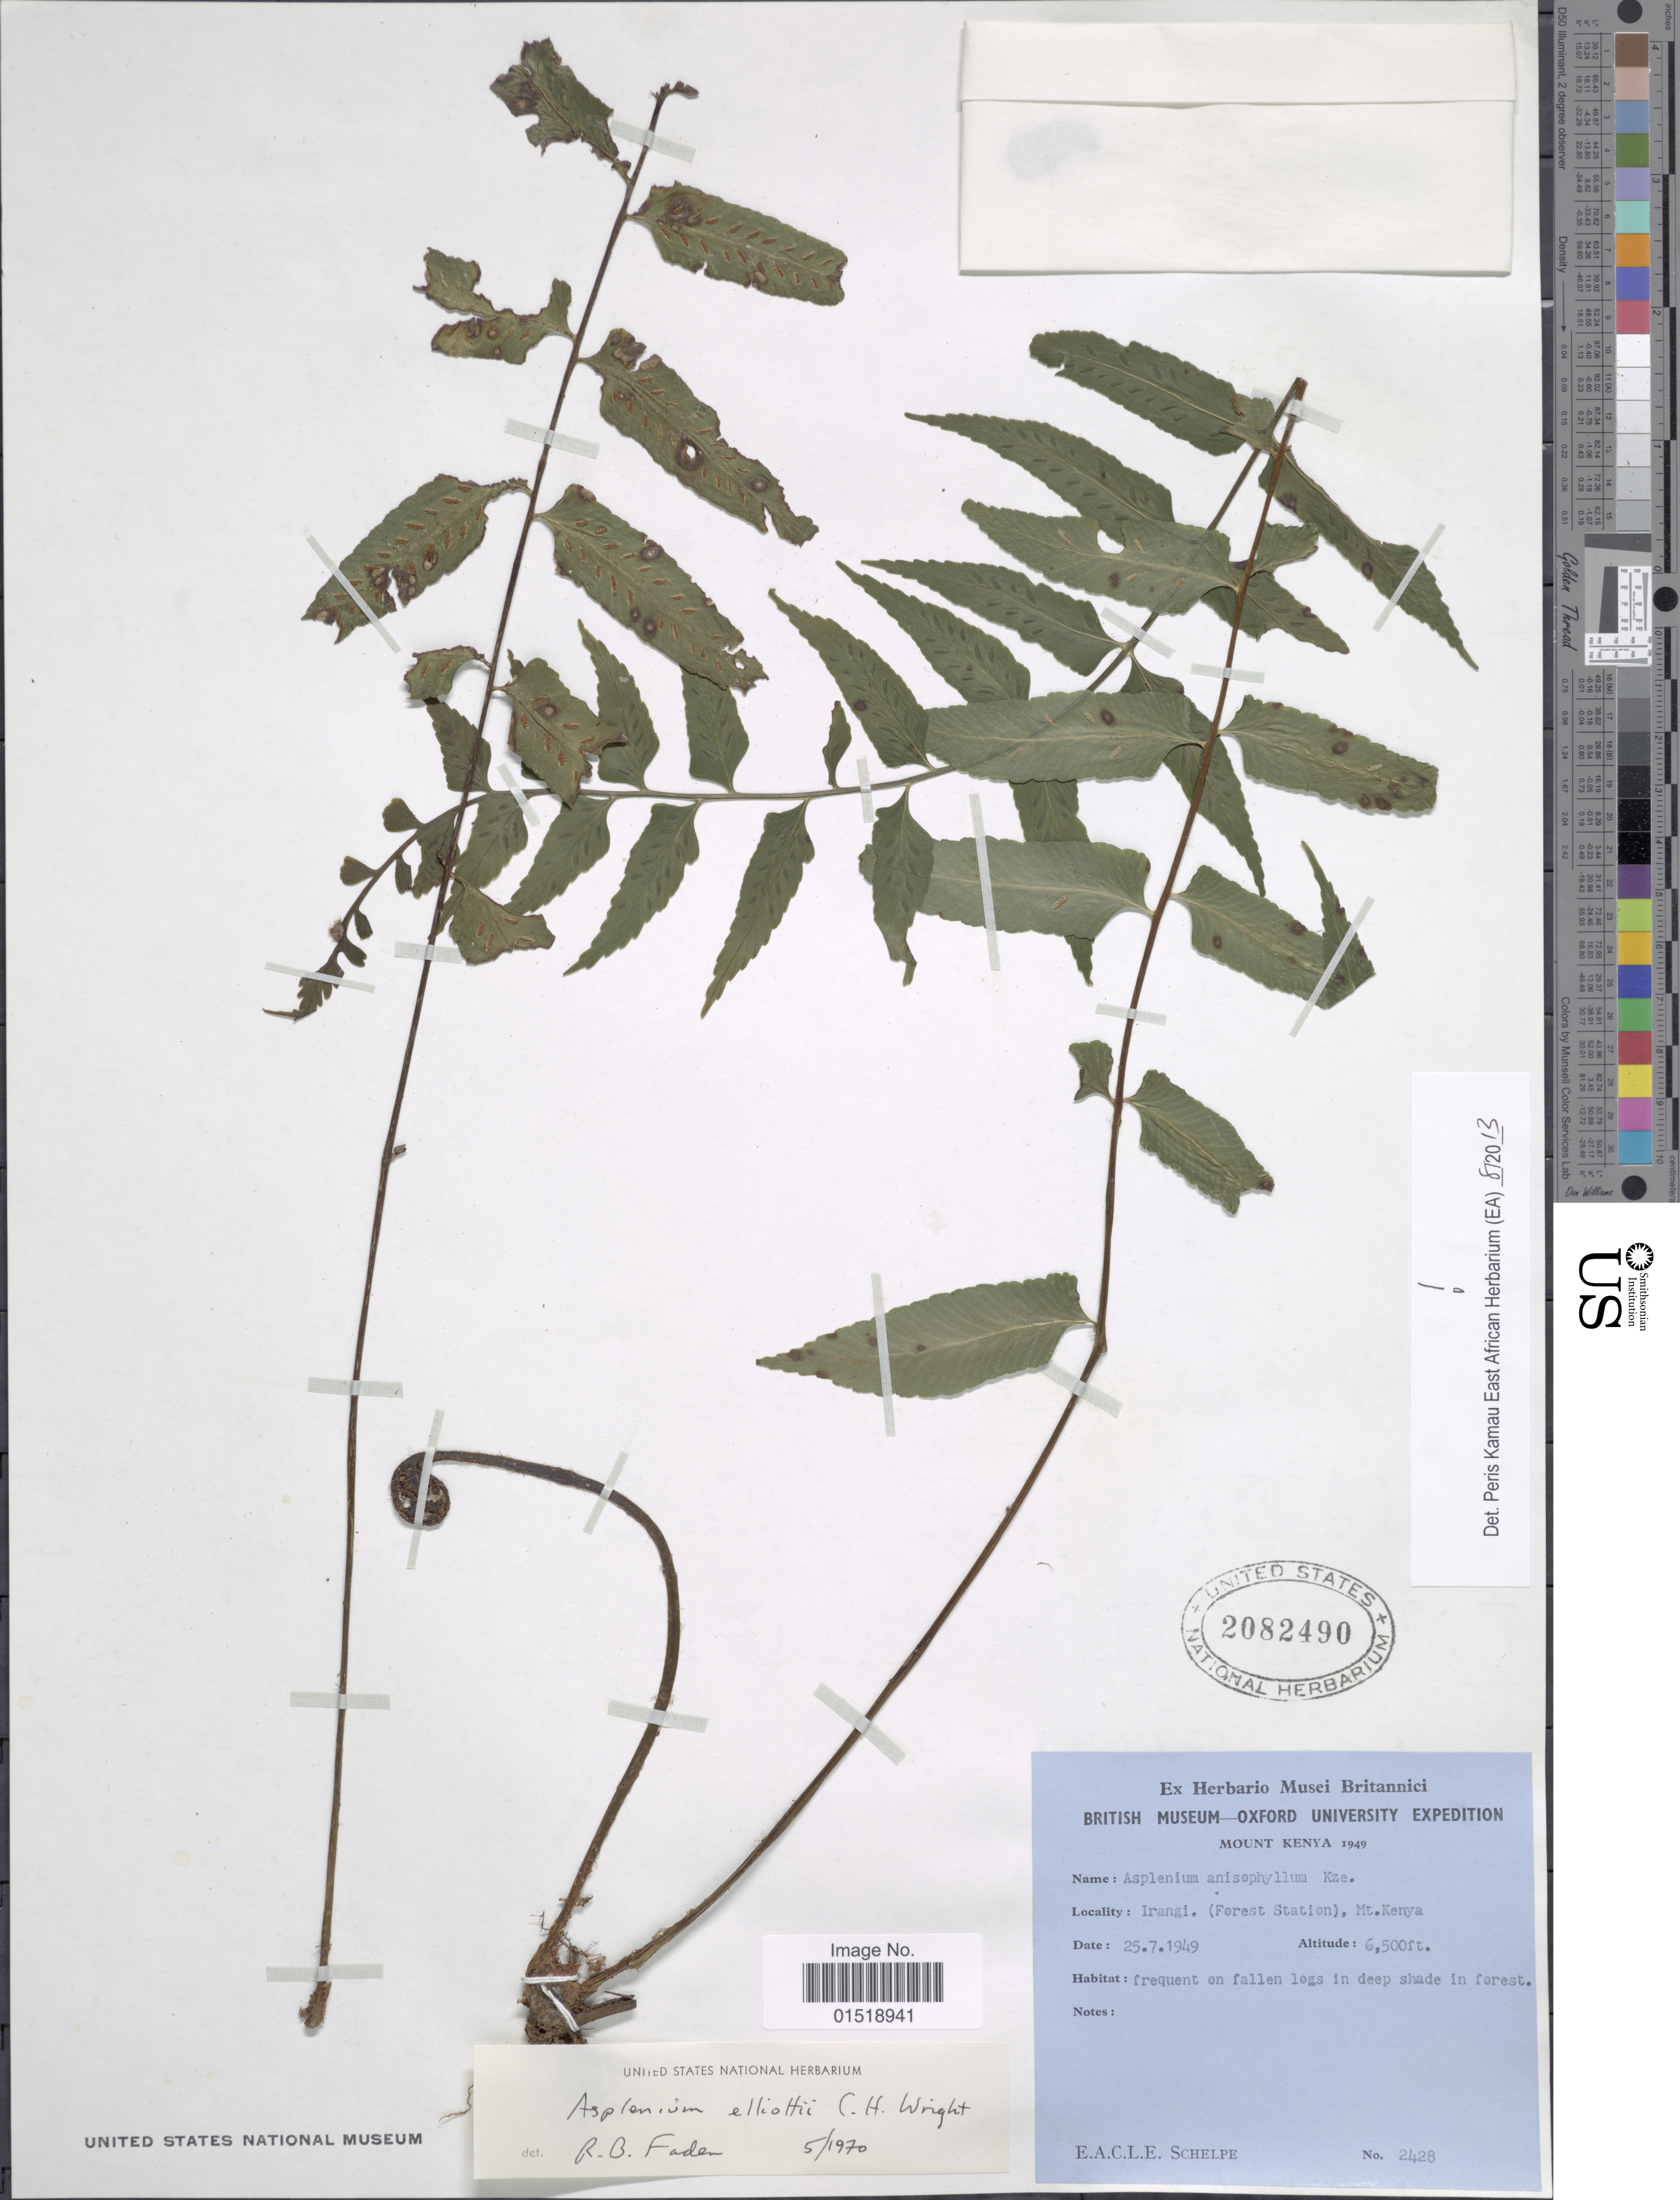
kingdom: Plantae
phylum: Tracheophyta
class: Polypodiopsida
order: Polypodiales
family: Aspleniaceae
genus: Asplenium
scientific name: Asplenium elliottii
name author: C.H. Wright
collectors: E. A. C. L. E. Schelpe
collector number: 2428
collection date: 1949-07-25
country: Kenya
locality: Irangi. (Forest Station), Mt. Kenya.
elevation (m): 1981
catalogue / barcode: US 2082490